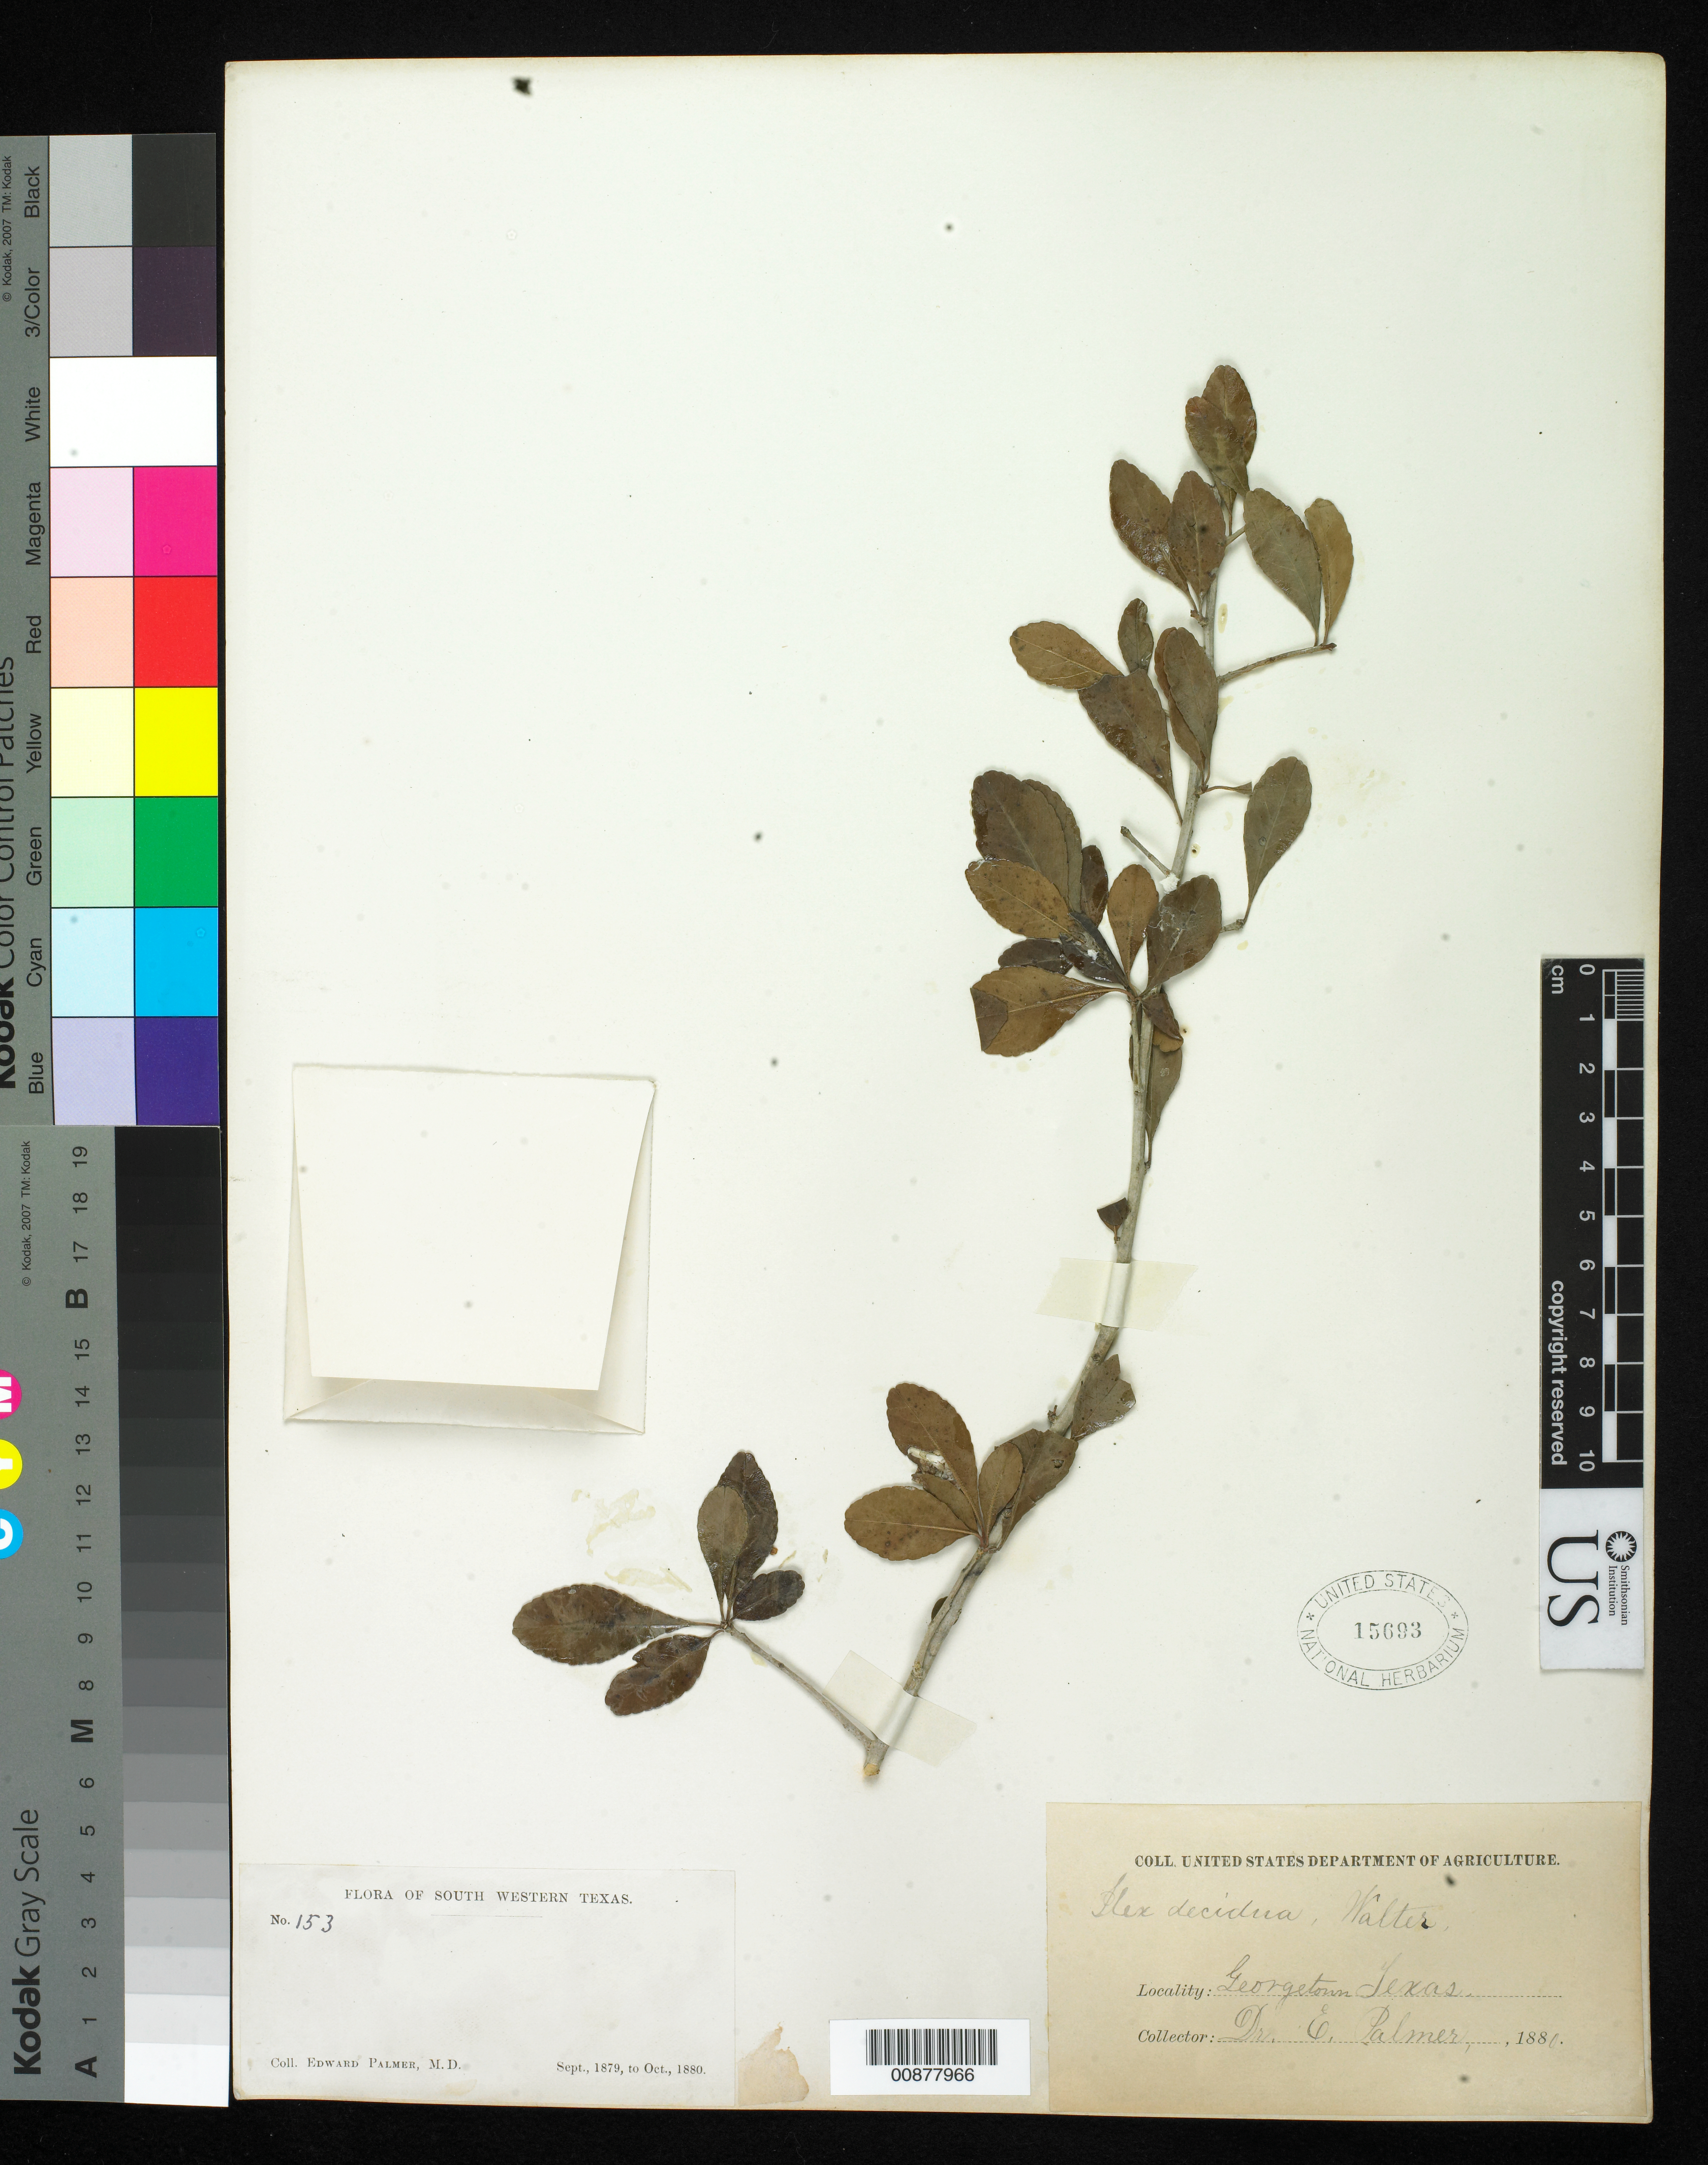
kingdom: Plantae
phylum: Tracheophyta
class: Magnoliopsida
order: Aquifoliales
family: Aquifoliaceae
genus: Ilex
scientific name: Ilex decidua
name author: Walter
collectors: E. Palmer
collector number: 153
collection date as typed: Sep 1879 to -- Oct 1880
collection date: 1879-09/1880-10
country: United States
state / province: Texas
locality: Georgetown, Texas.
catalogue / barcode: US 15693